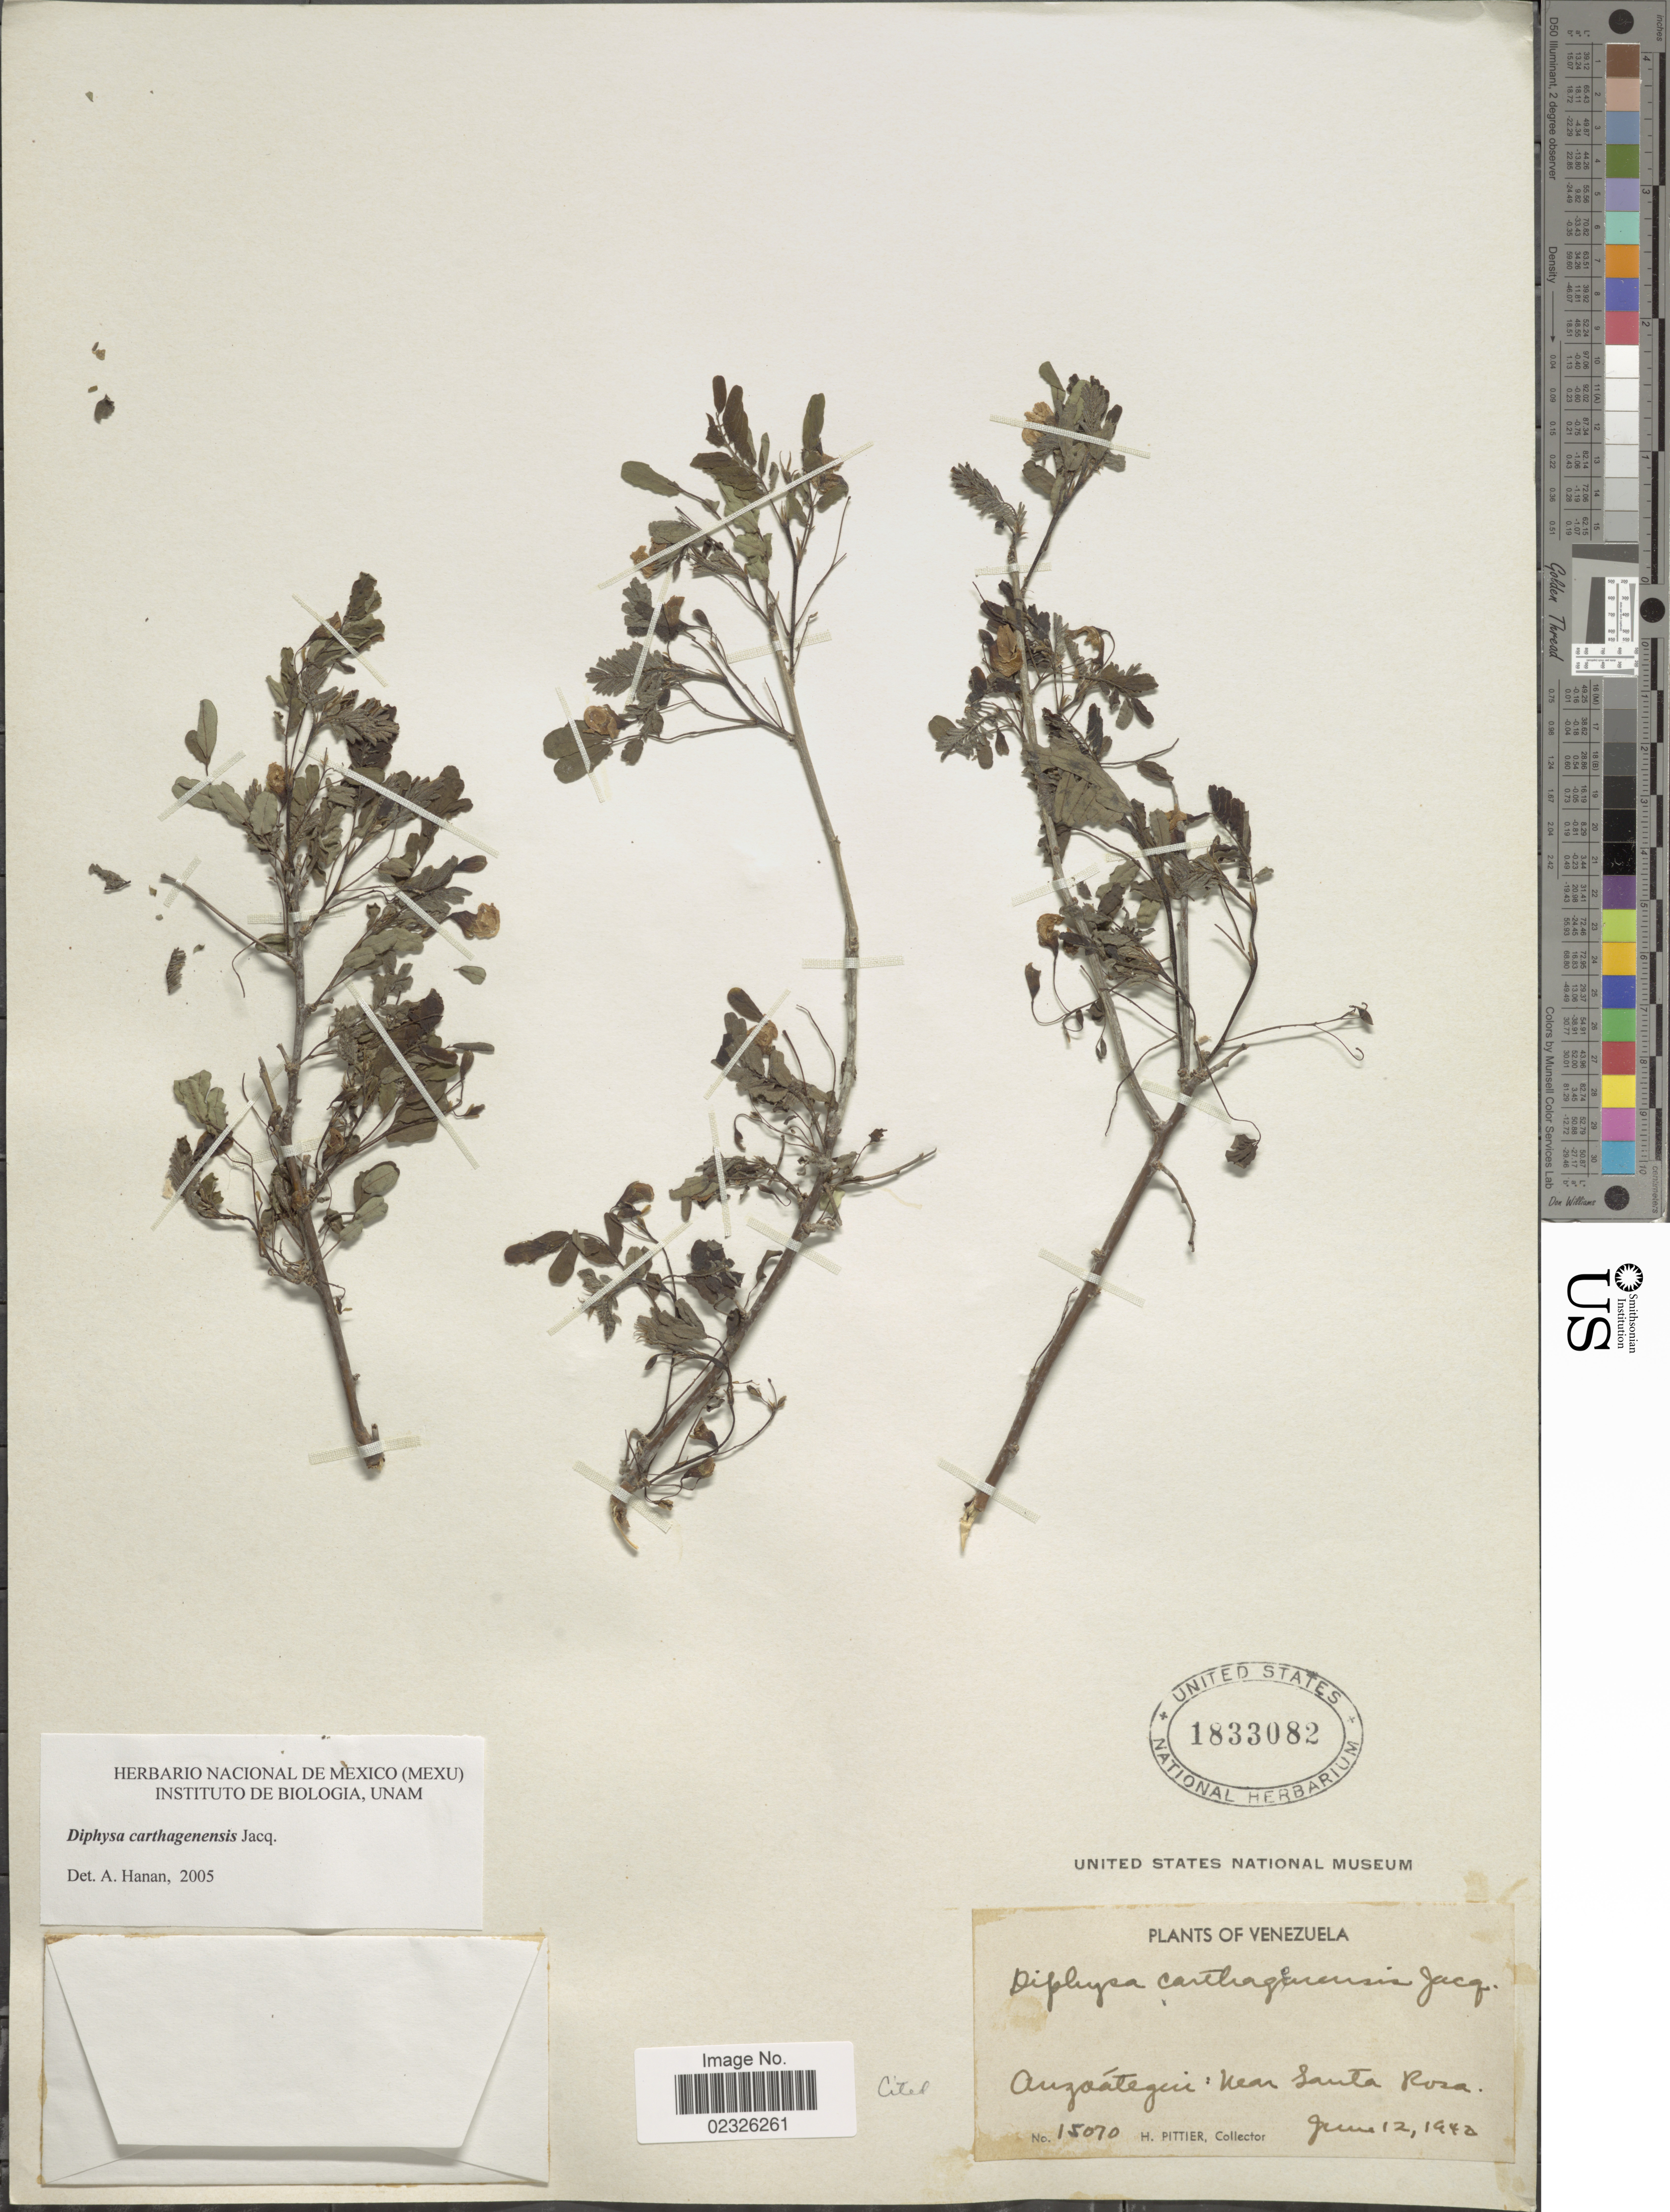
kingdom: Plantae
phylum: Tracheophyta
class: Magnoliopsida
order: Fabales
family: Fabaceae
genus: Diphysa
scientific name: Diphysa carthagenensis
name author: Jacq.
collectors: H. F. Pittier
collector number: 15070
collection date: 1940-06-12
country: Venezuela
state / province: Anzoategui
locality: Near Santa Rosa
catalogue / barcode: US 1833082